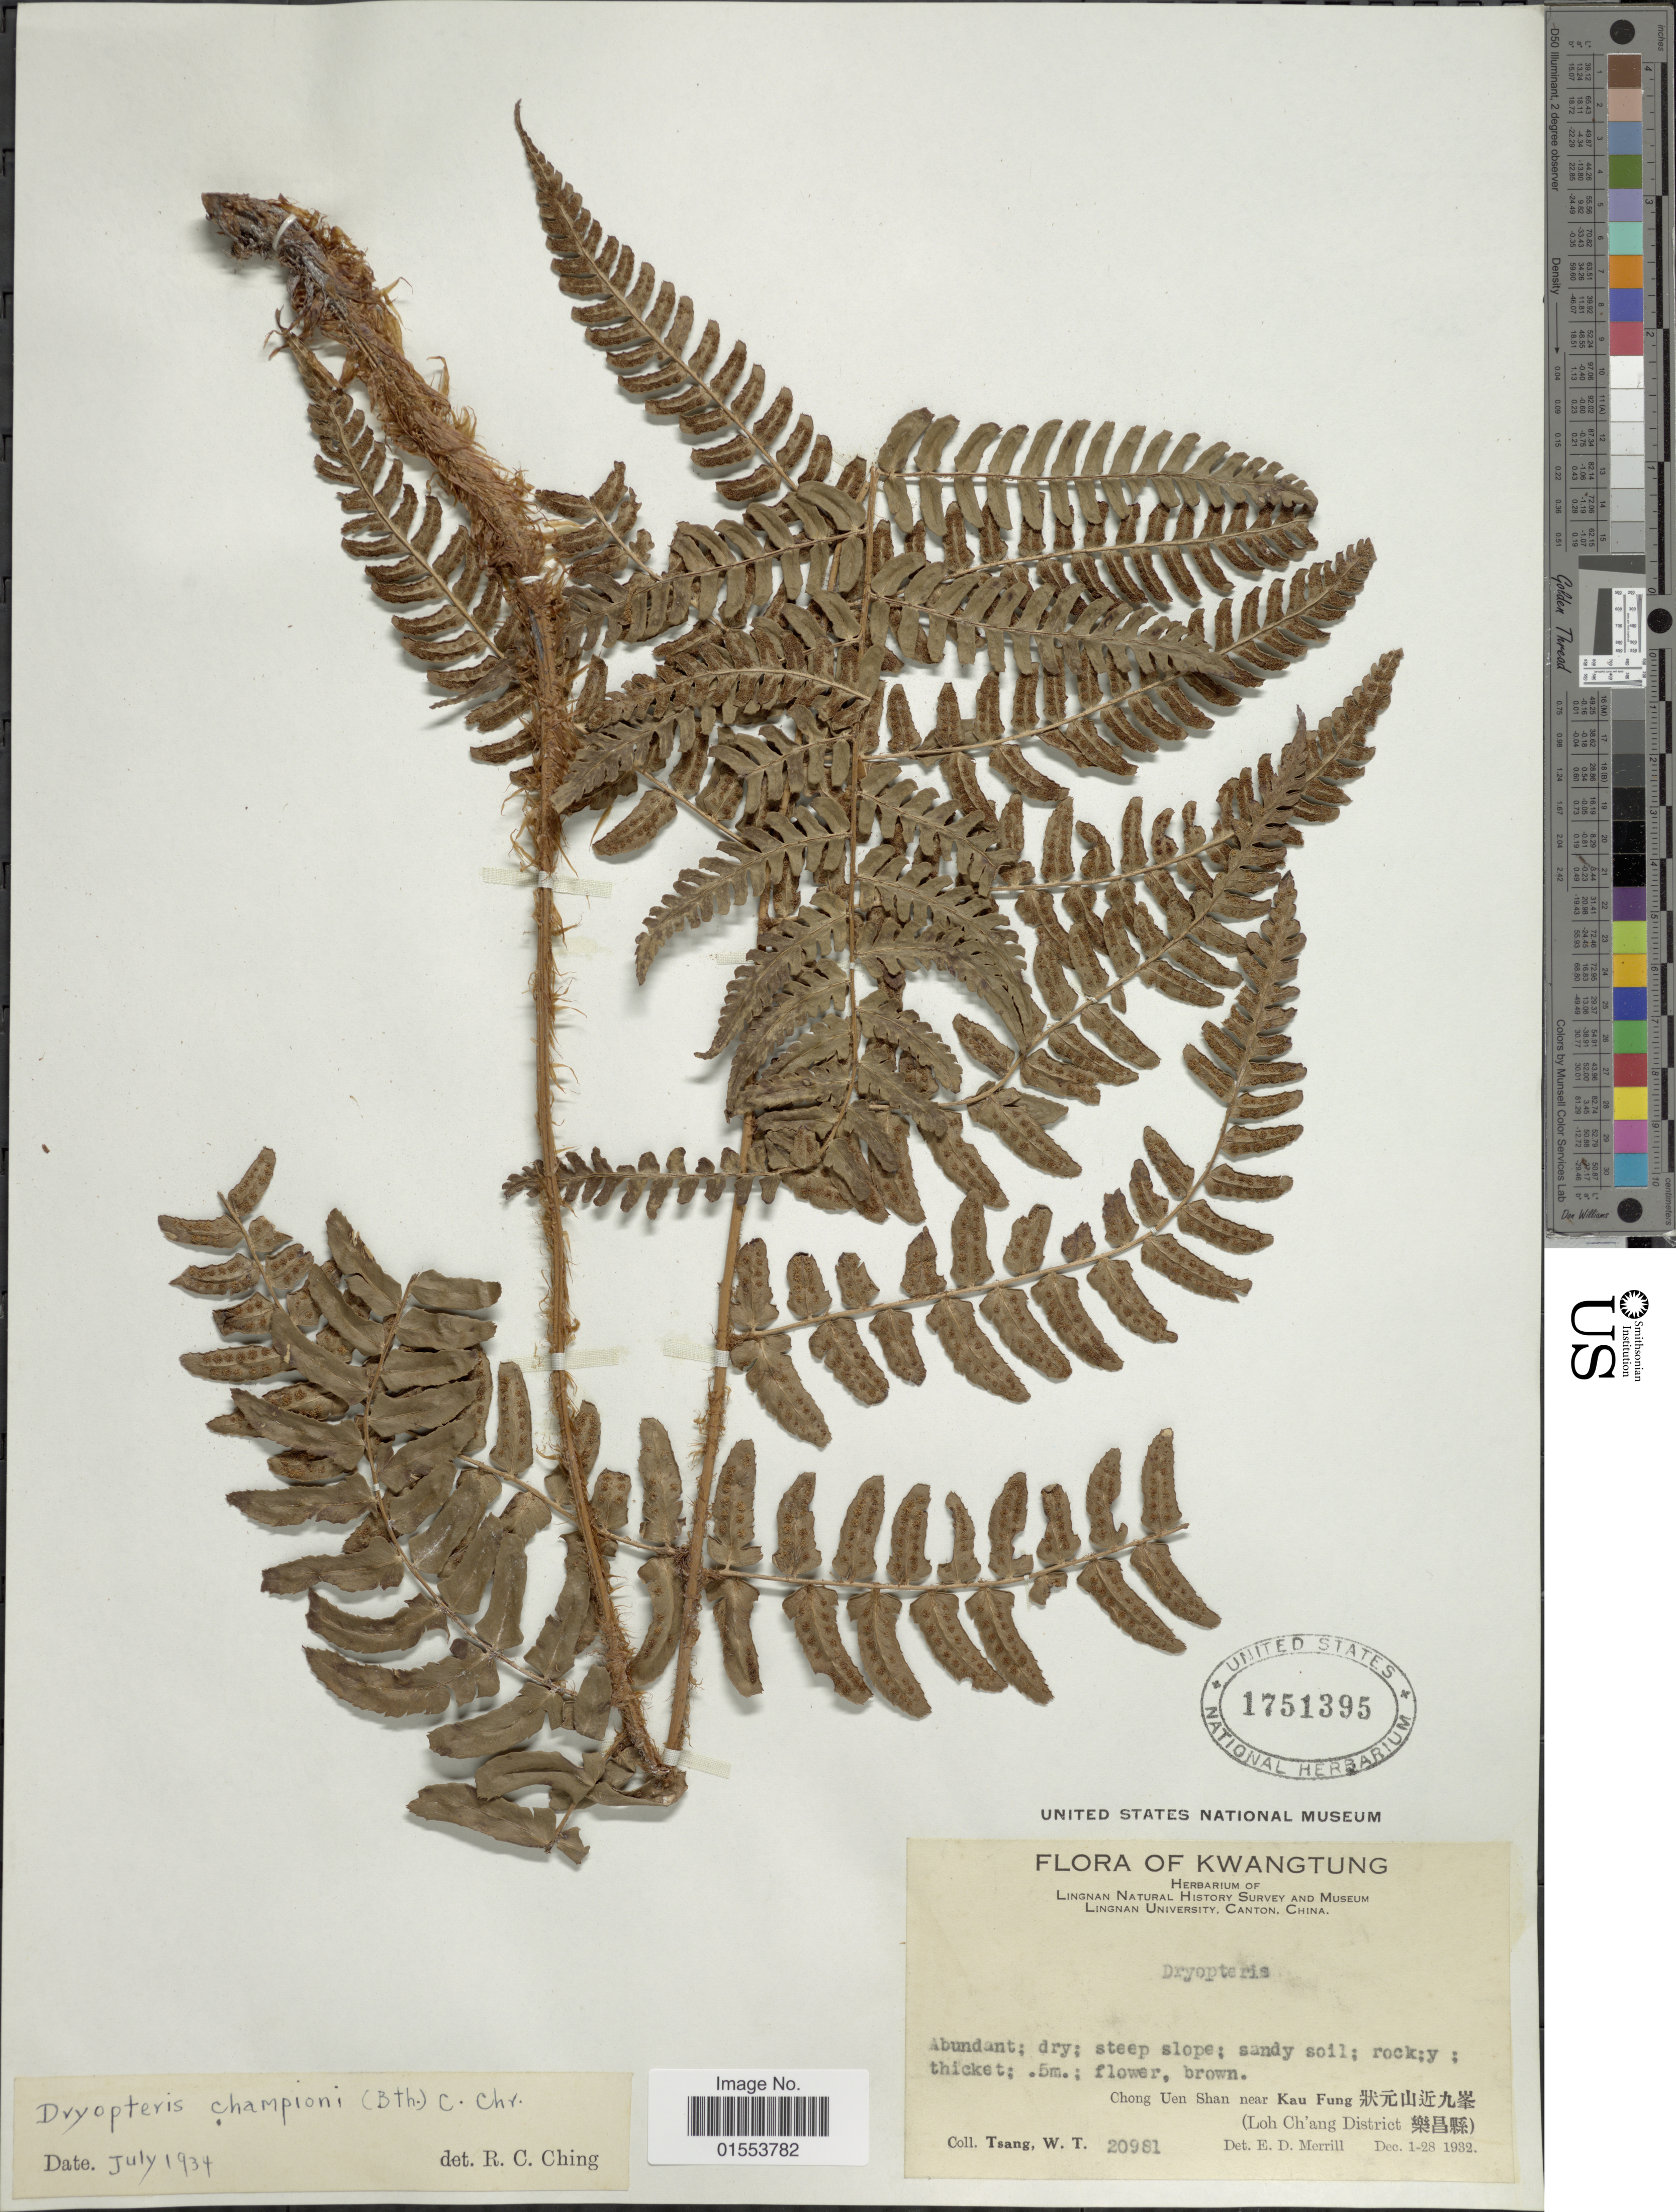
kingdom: Plantae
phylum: Tracheophyta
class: Polypodiopsida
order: Polypodiales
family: Dryopteridaceae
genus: Dryopteris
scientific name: Dryopteris championii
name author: (Benth.) C. Chr.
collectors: W. T. Tsang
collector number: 20981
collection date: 1932-12-01/1932-12-28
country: China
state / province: Guangdong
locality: Kwangtung, Chong Uen Shan near Kau Fung X, (Loh Ch'ang District X).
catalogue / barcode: US 1751395